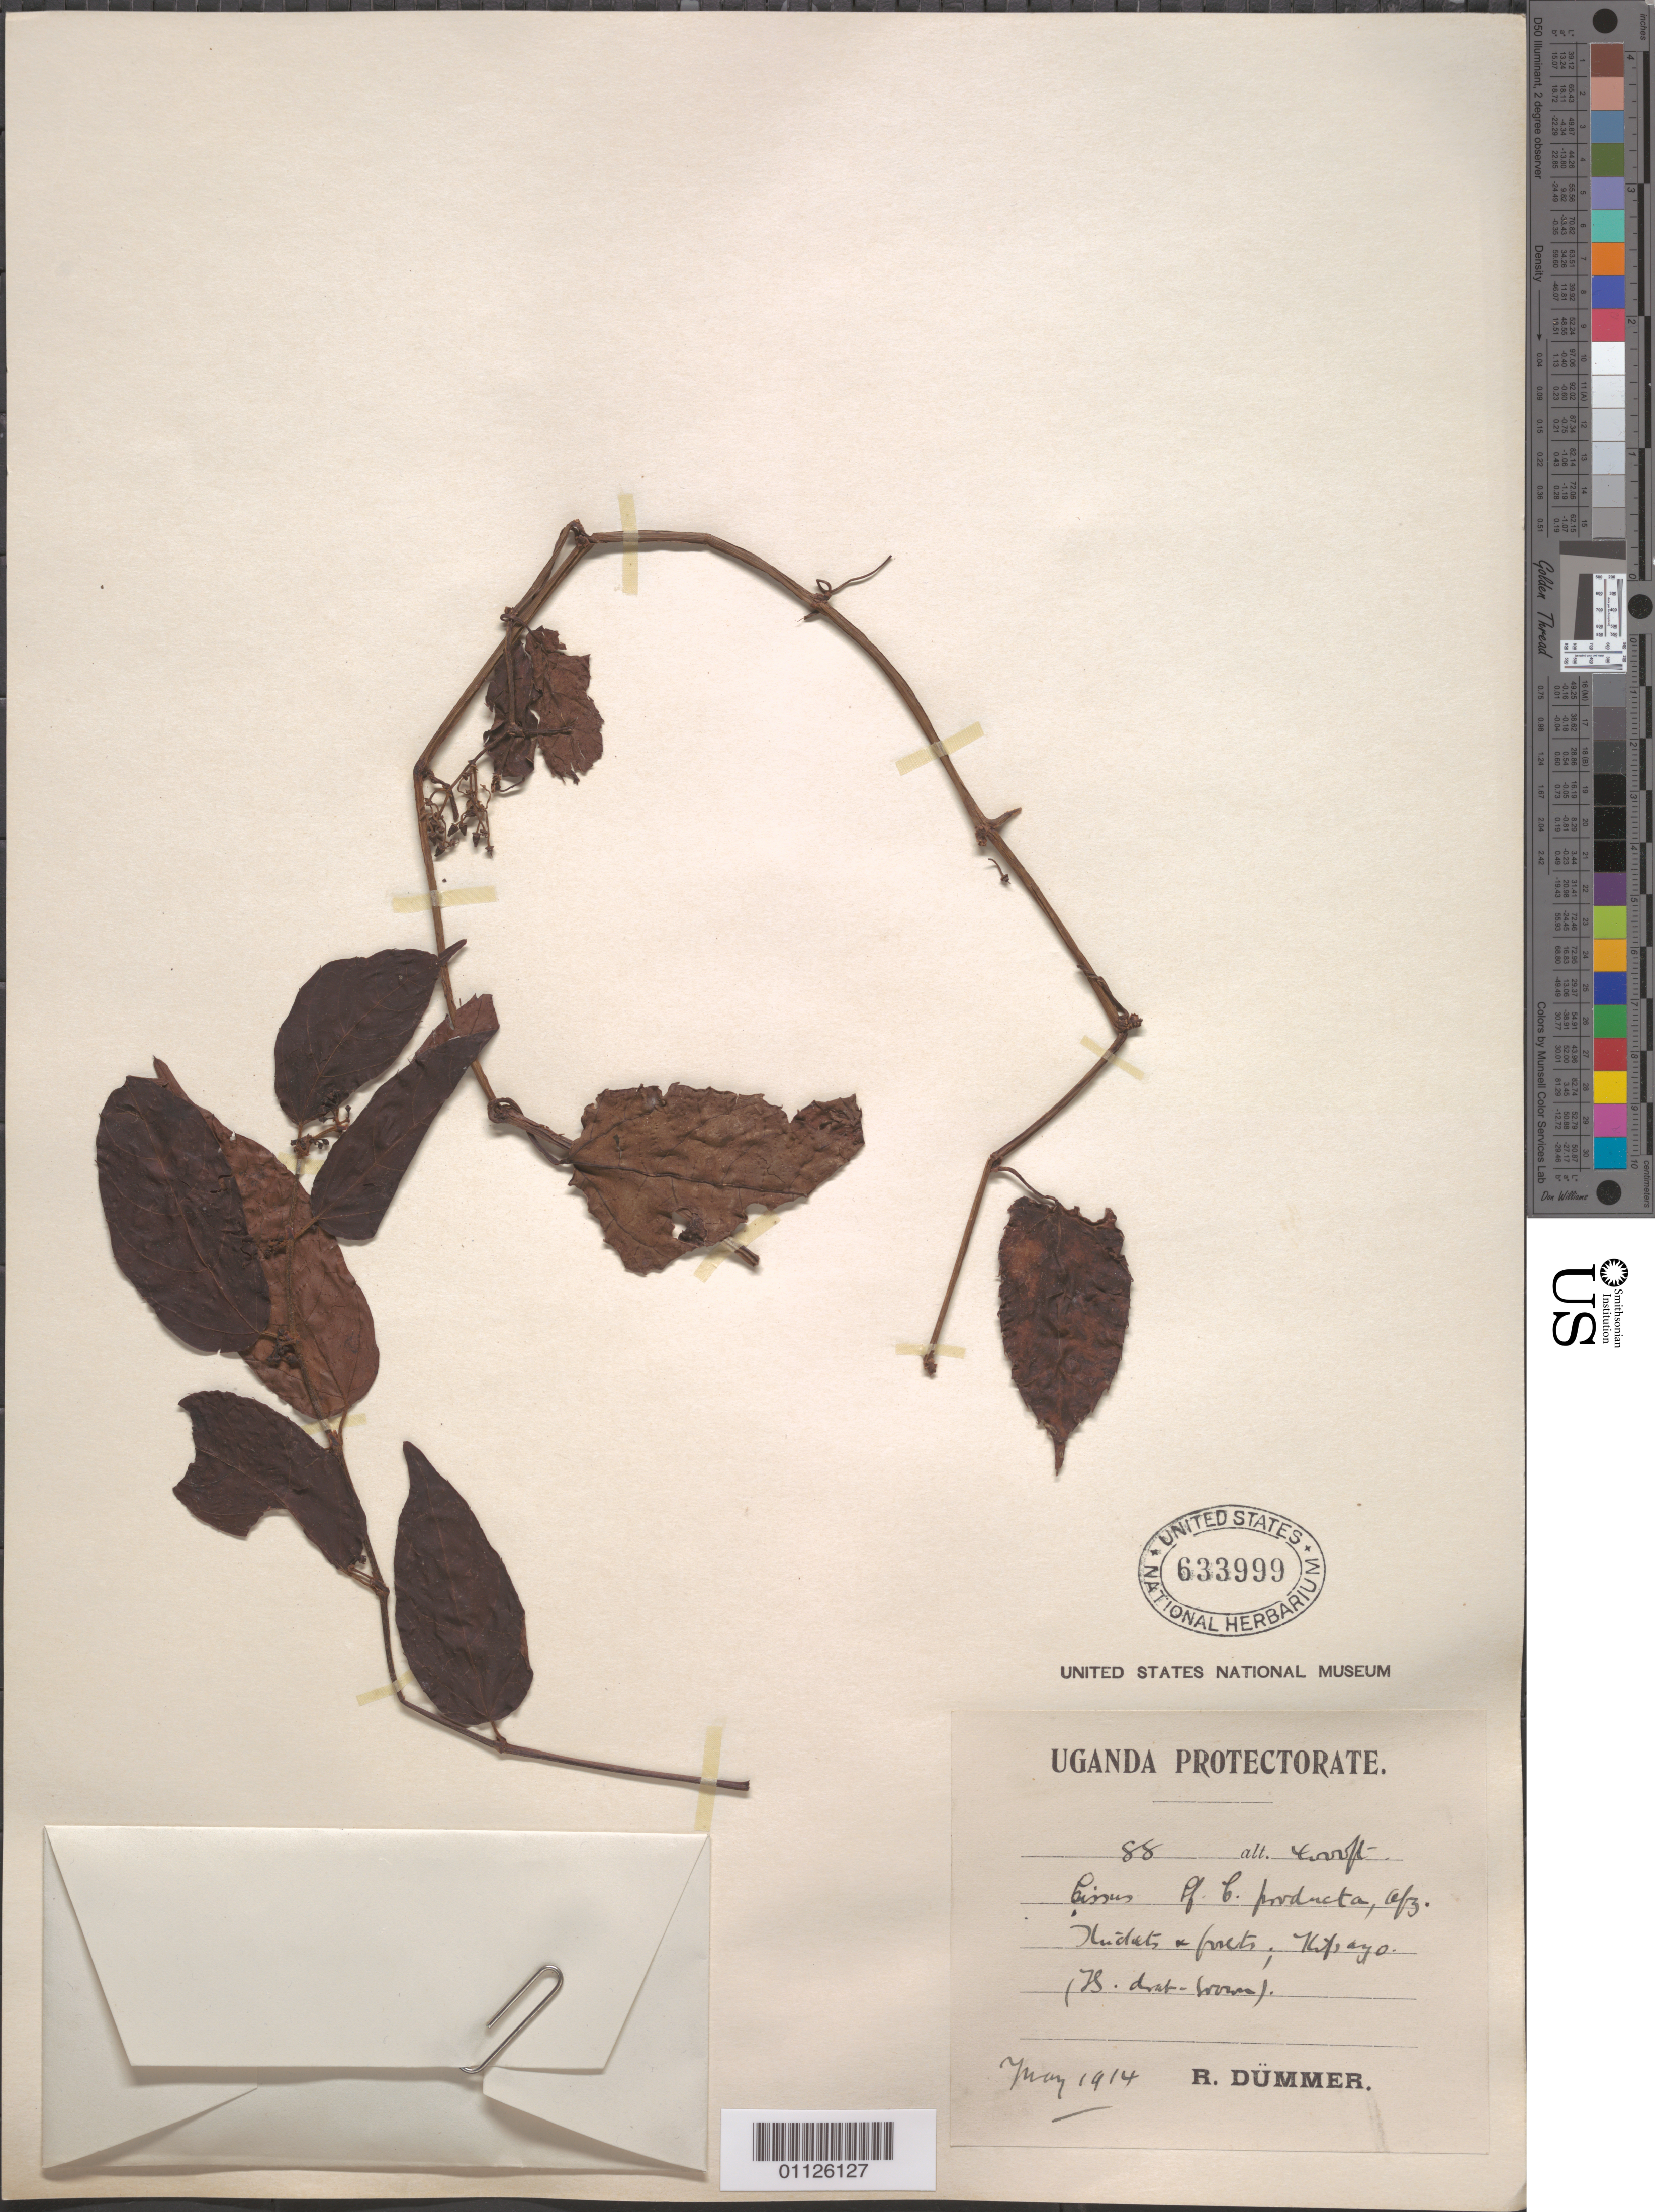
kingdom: Plantae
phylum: Tracheophyta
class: Magnoliopsida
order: Vitales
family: Vitaceae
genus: Cissus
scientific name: Cissus producta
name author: Afzel.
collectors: R. A. Dümmer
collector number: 88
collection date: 1914-07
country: Uganda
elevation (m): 122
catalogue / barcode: US 633999